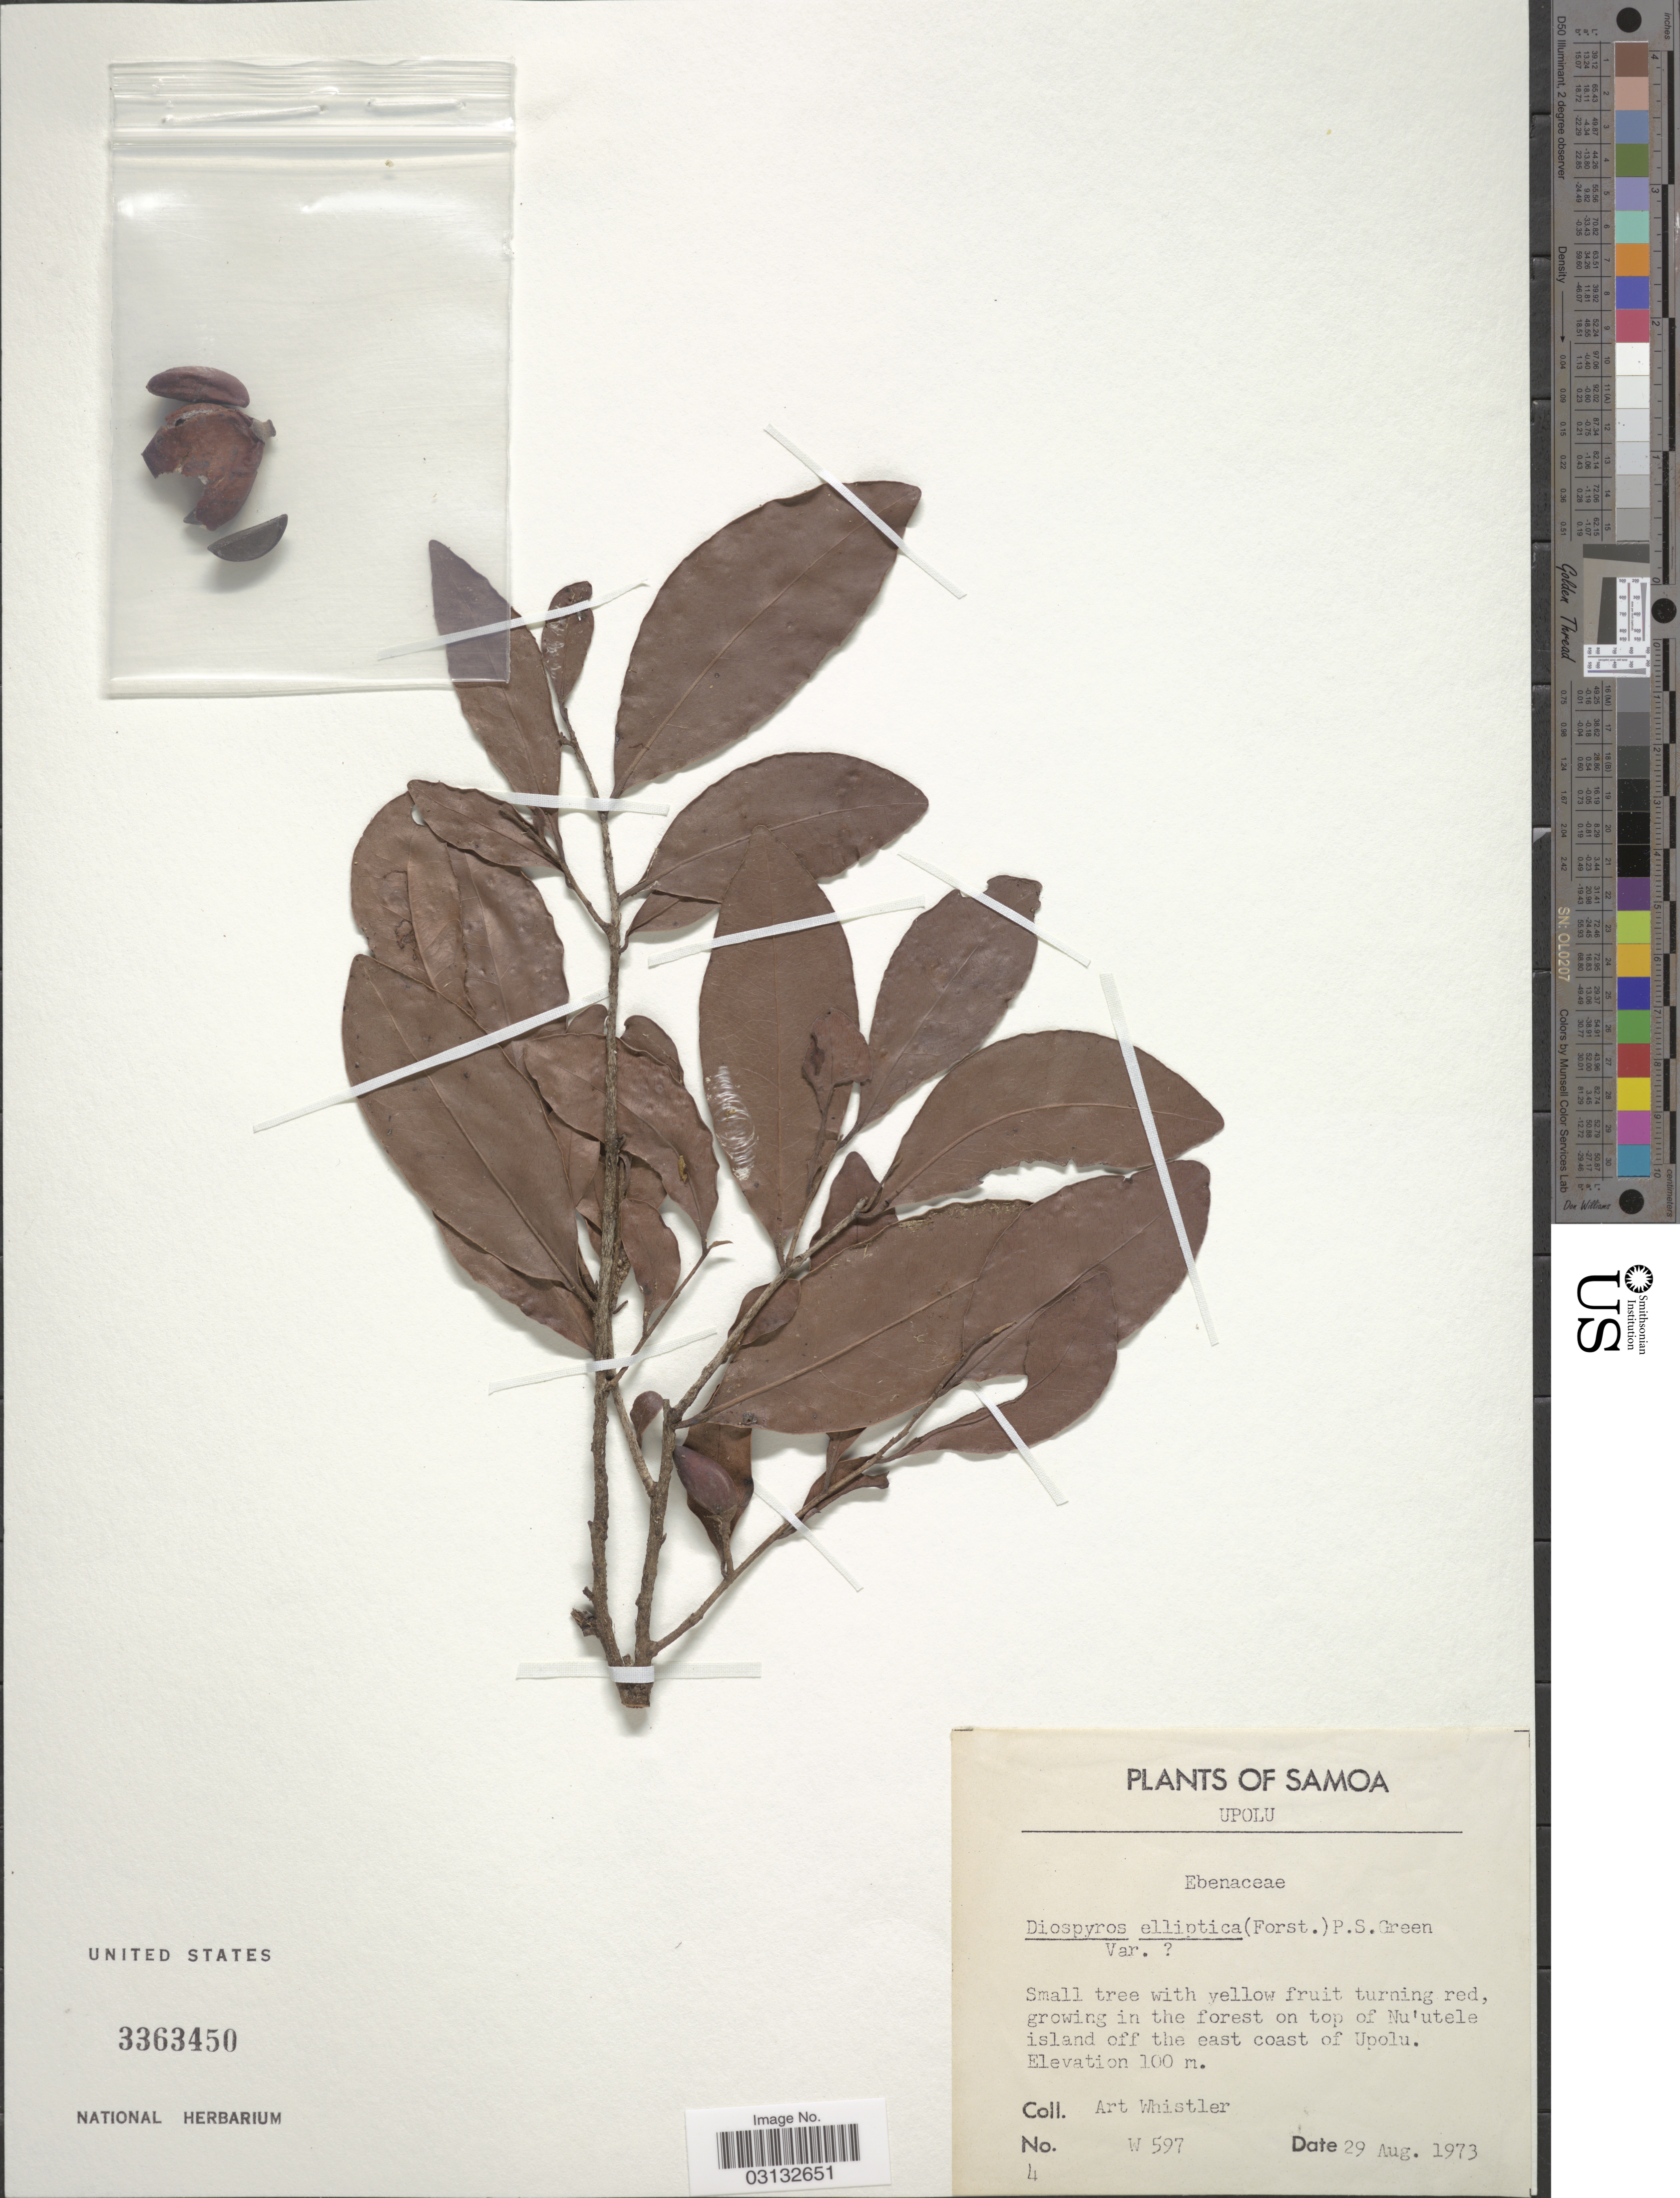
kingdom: Plantae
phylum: Tracheophyta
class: Magnoliopsida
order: Ericales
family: Ebenaceae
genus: Diospyros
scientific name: Diospyros elliptica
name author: P.S. Green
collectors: A. Whistler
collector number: W597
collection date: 1973-08-29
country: Samoa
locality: Samoa. Upolu. Growing in the forest on top of Nu'utele island off the east coast of Upolu.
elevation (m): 100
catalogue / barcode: US 3363450